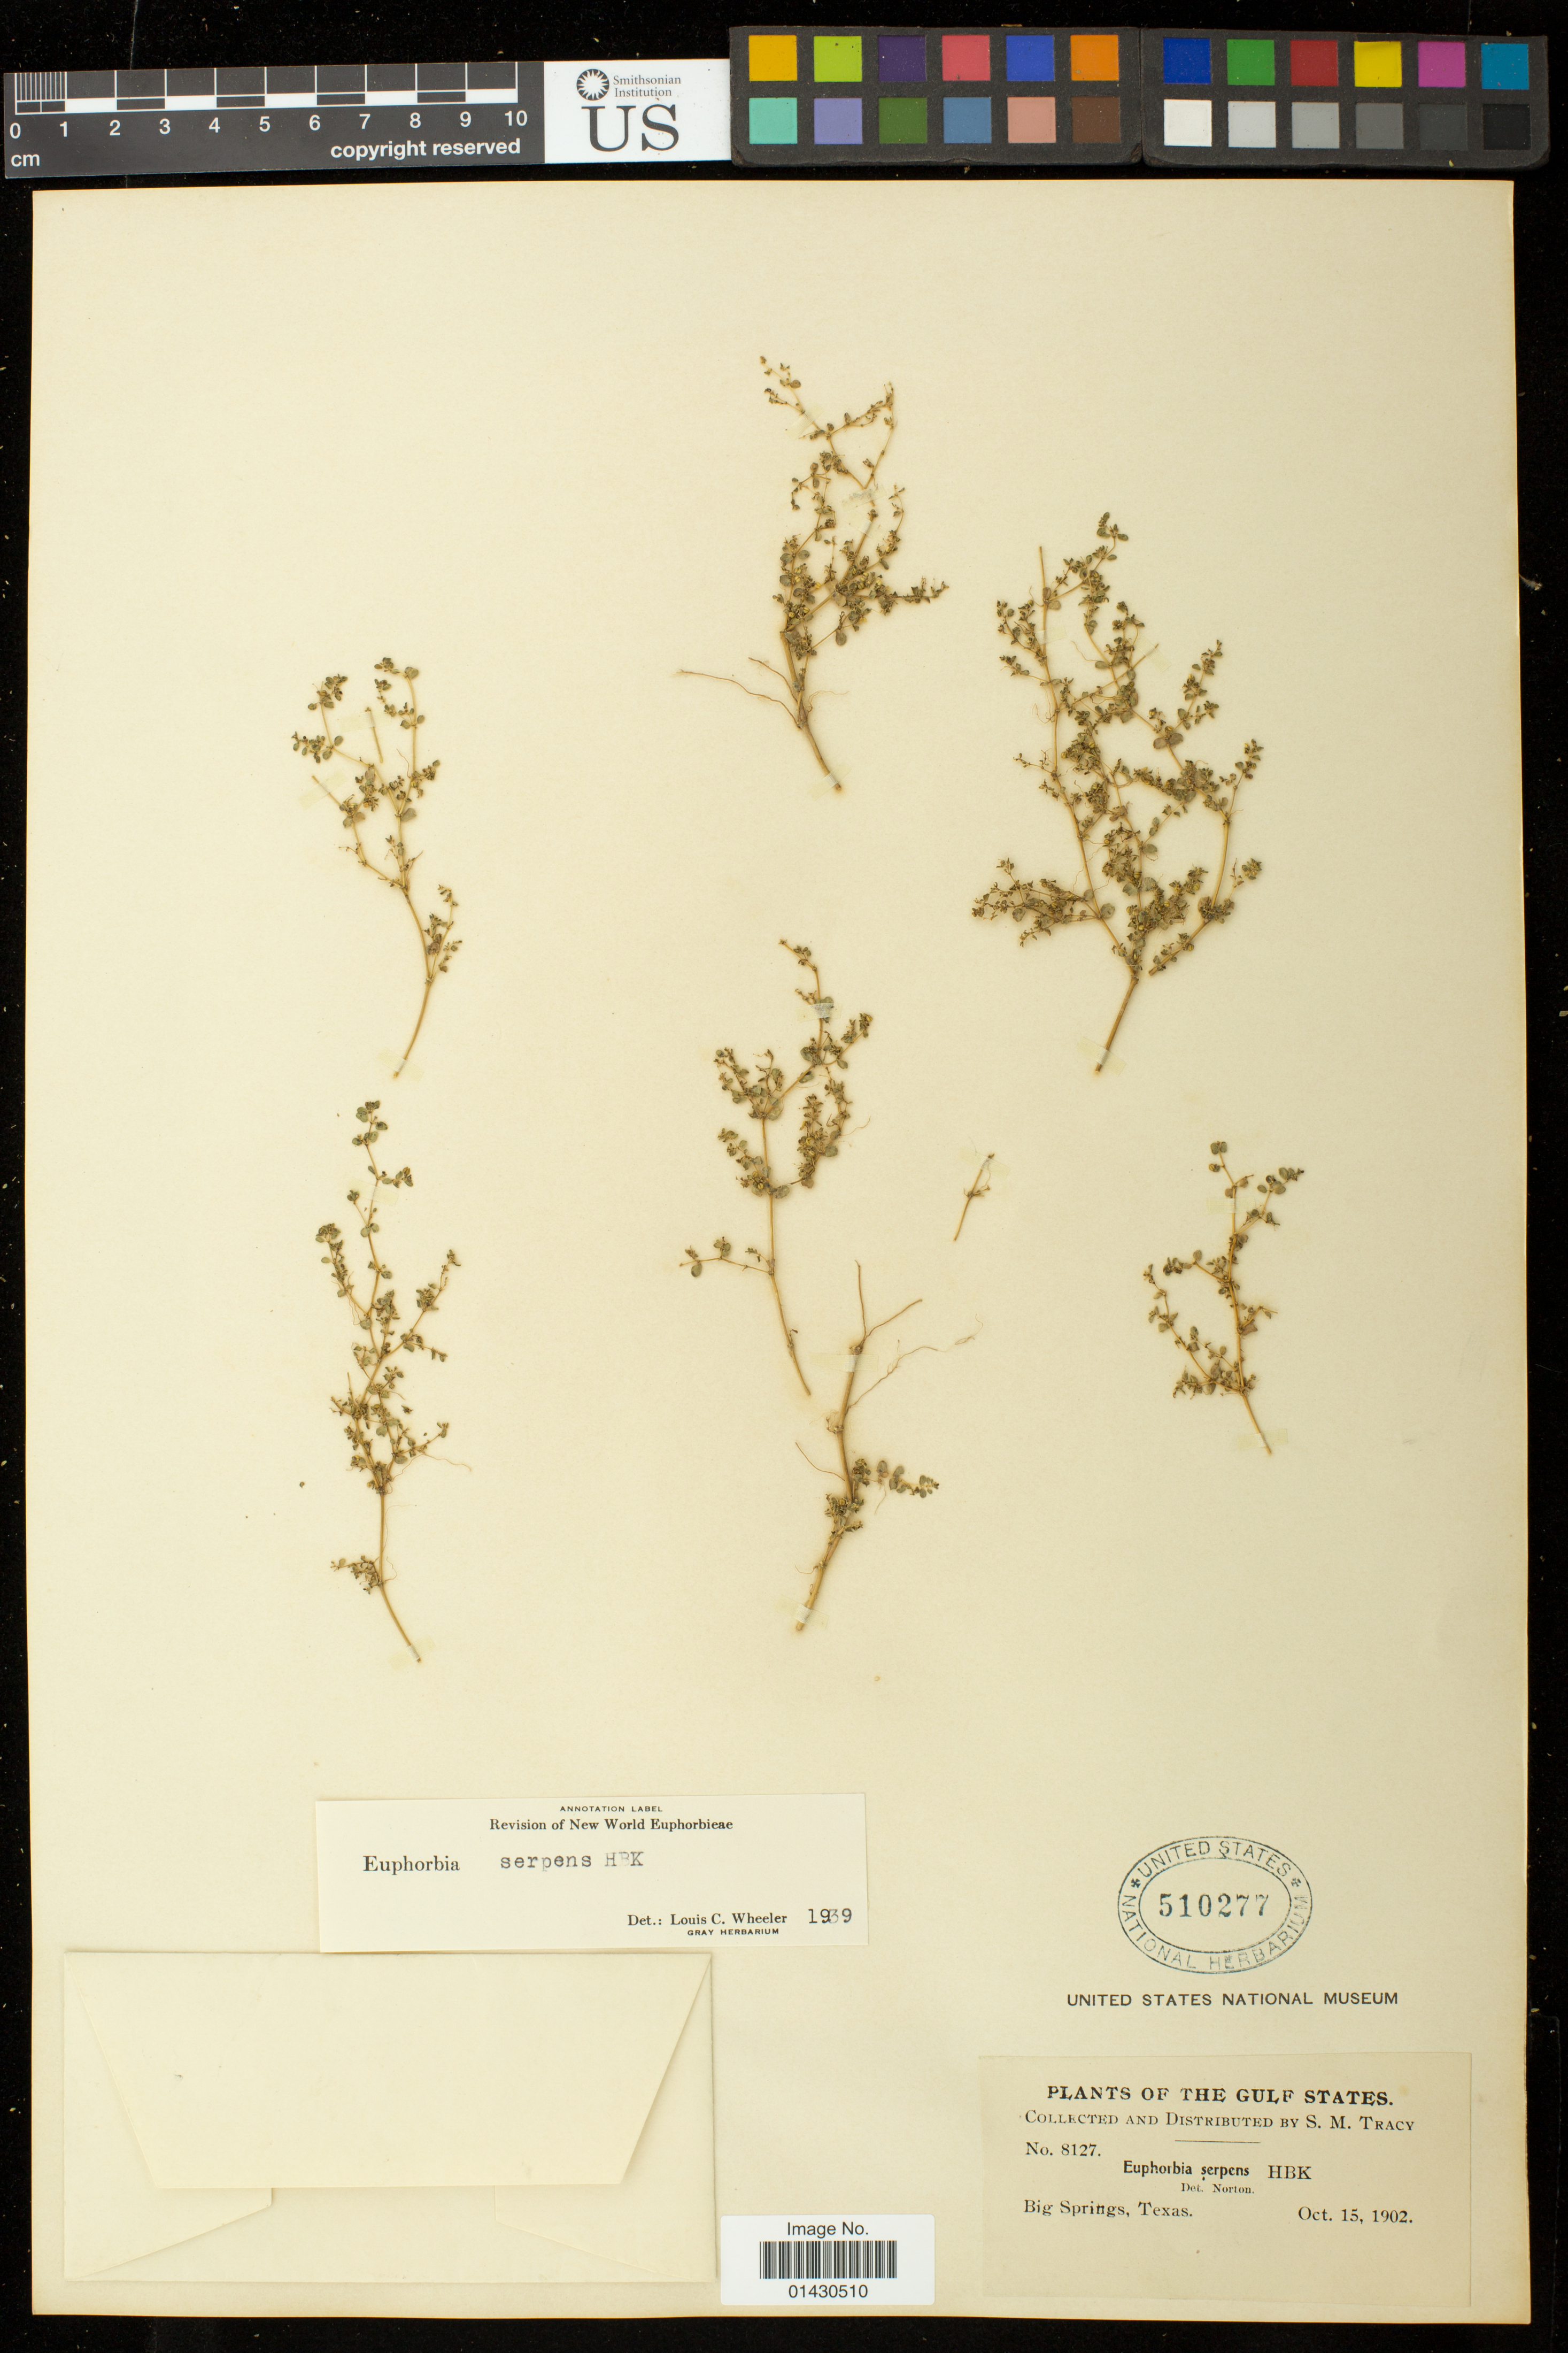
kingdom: Plantae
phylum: Tracheophyta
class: Magnoliopsida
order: Malpighiales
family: Euphorbiaceae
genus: Euphorbia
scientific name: Euphorbia serpens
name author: Kunth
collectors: S. M. Tracy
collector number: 8127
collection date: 1902-10-15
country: United States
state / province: Texas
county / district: Howard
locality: Big Springs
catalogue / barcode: US 510277